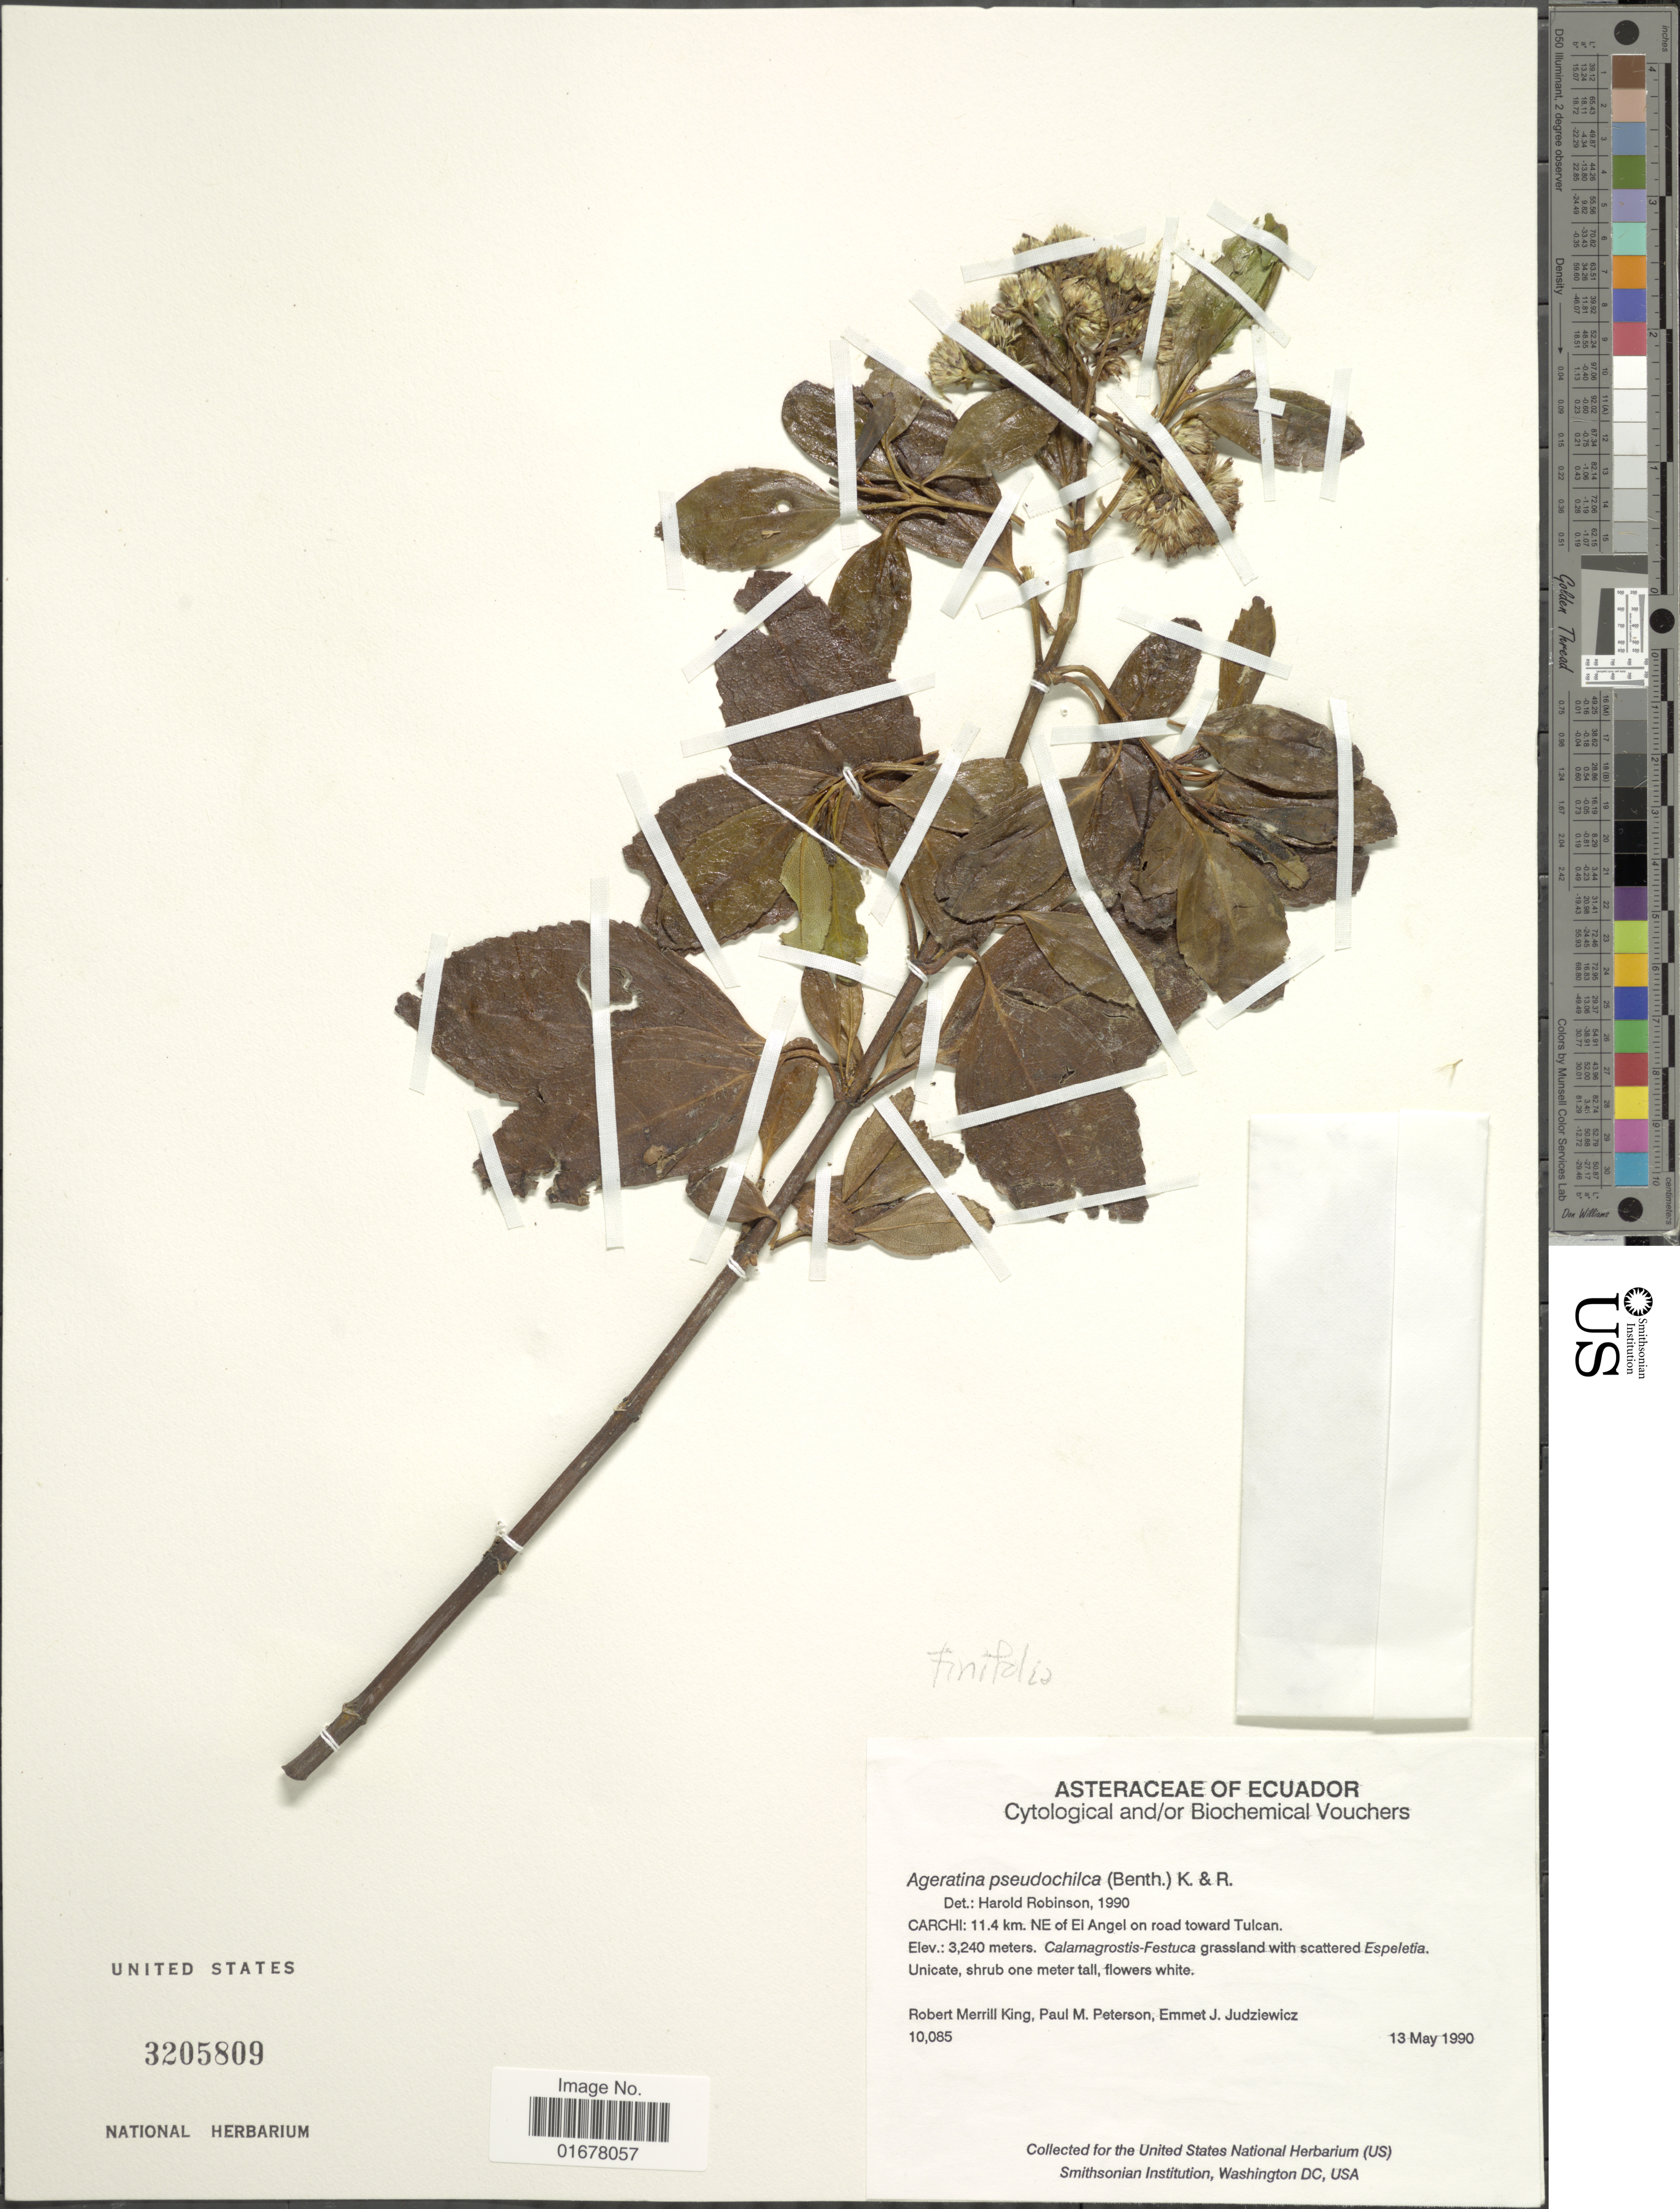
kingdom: Plantae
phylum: Tracheophyta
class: Magnoliopsida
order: Asterales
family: Asteraceae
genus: Ageratina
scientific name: Ageratina tinifolia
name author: (Kunth) R.M. King & H. Rob.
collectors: R. M. King, P. M. Peterson & E. J. Judziewicz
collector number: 10085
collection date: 1990-05-13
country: Ecuador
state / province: Carchi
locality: Carchi, 11.4 km. NE of El Angel on road toward Tulcan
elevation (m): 3240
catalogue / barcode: US 3205809